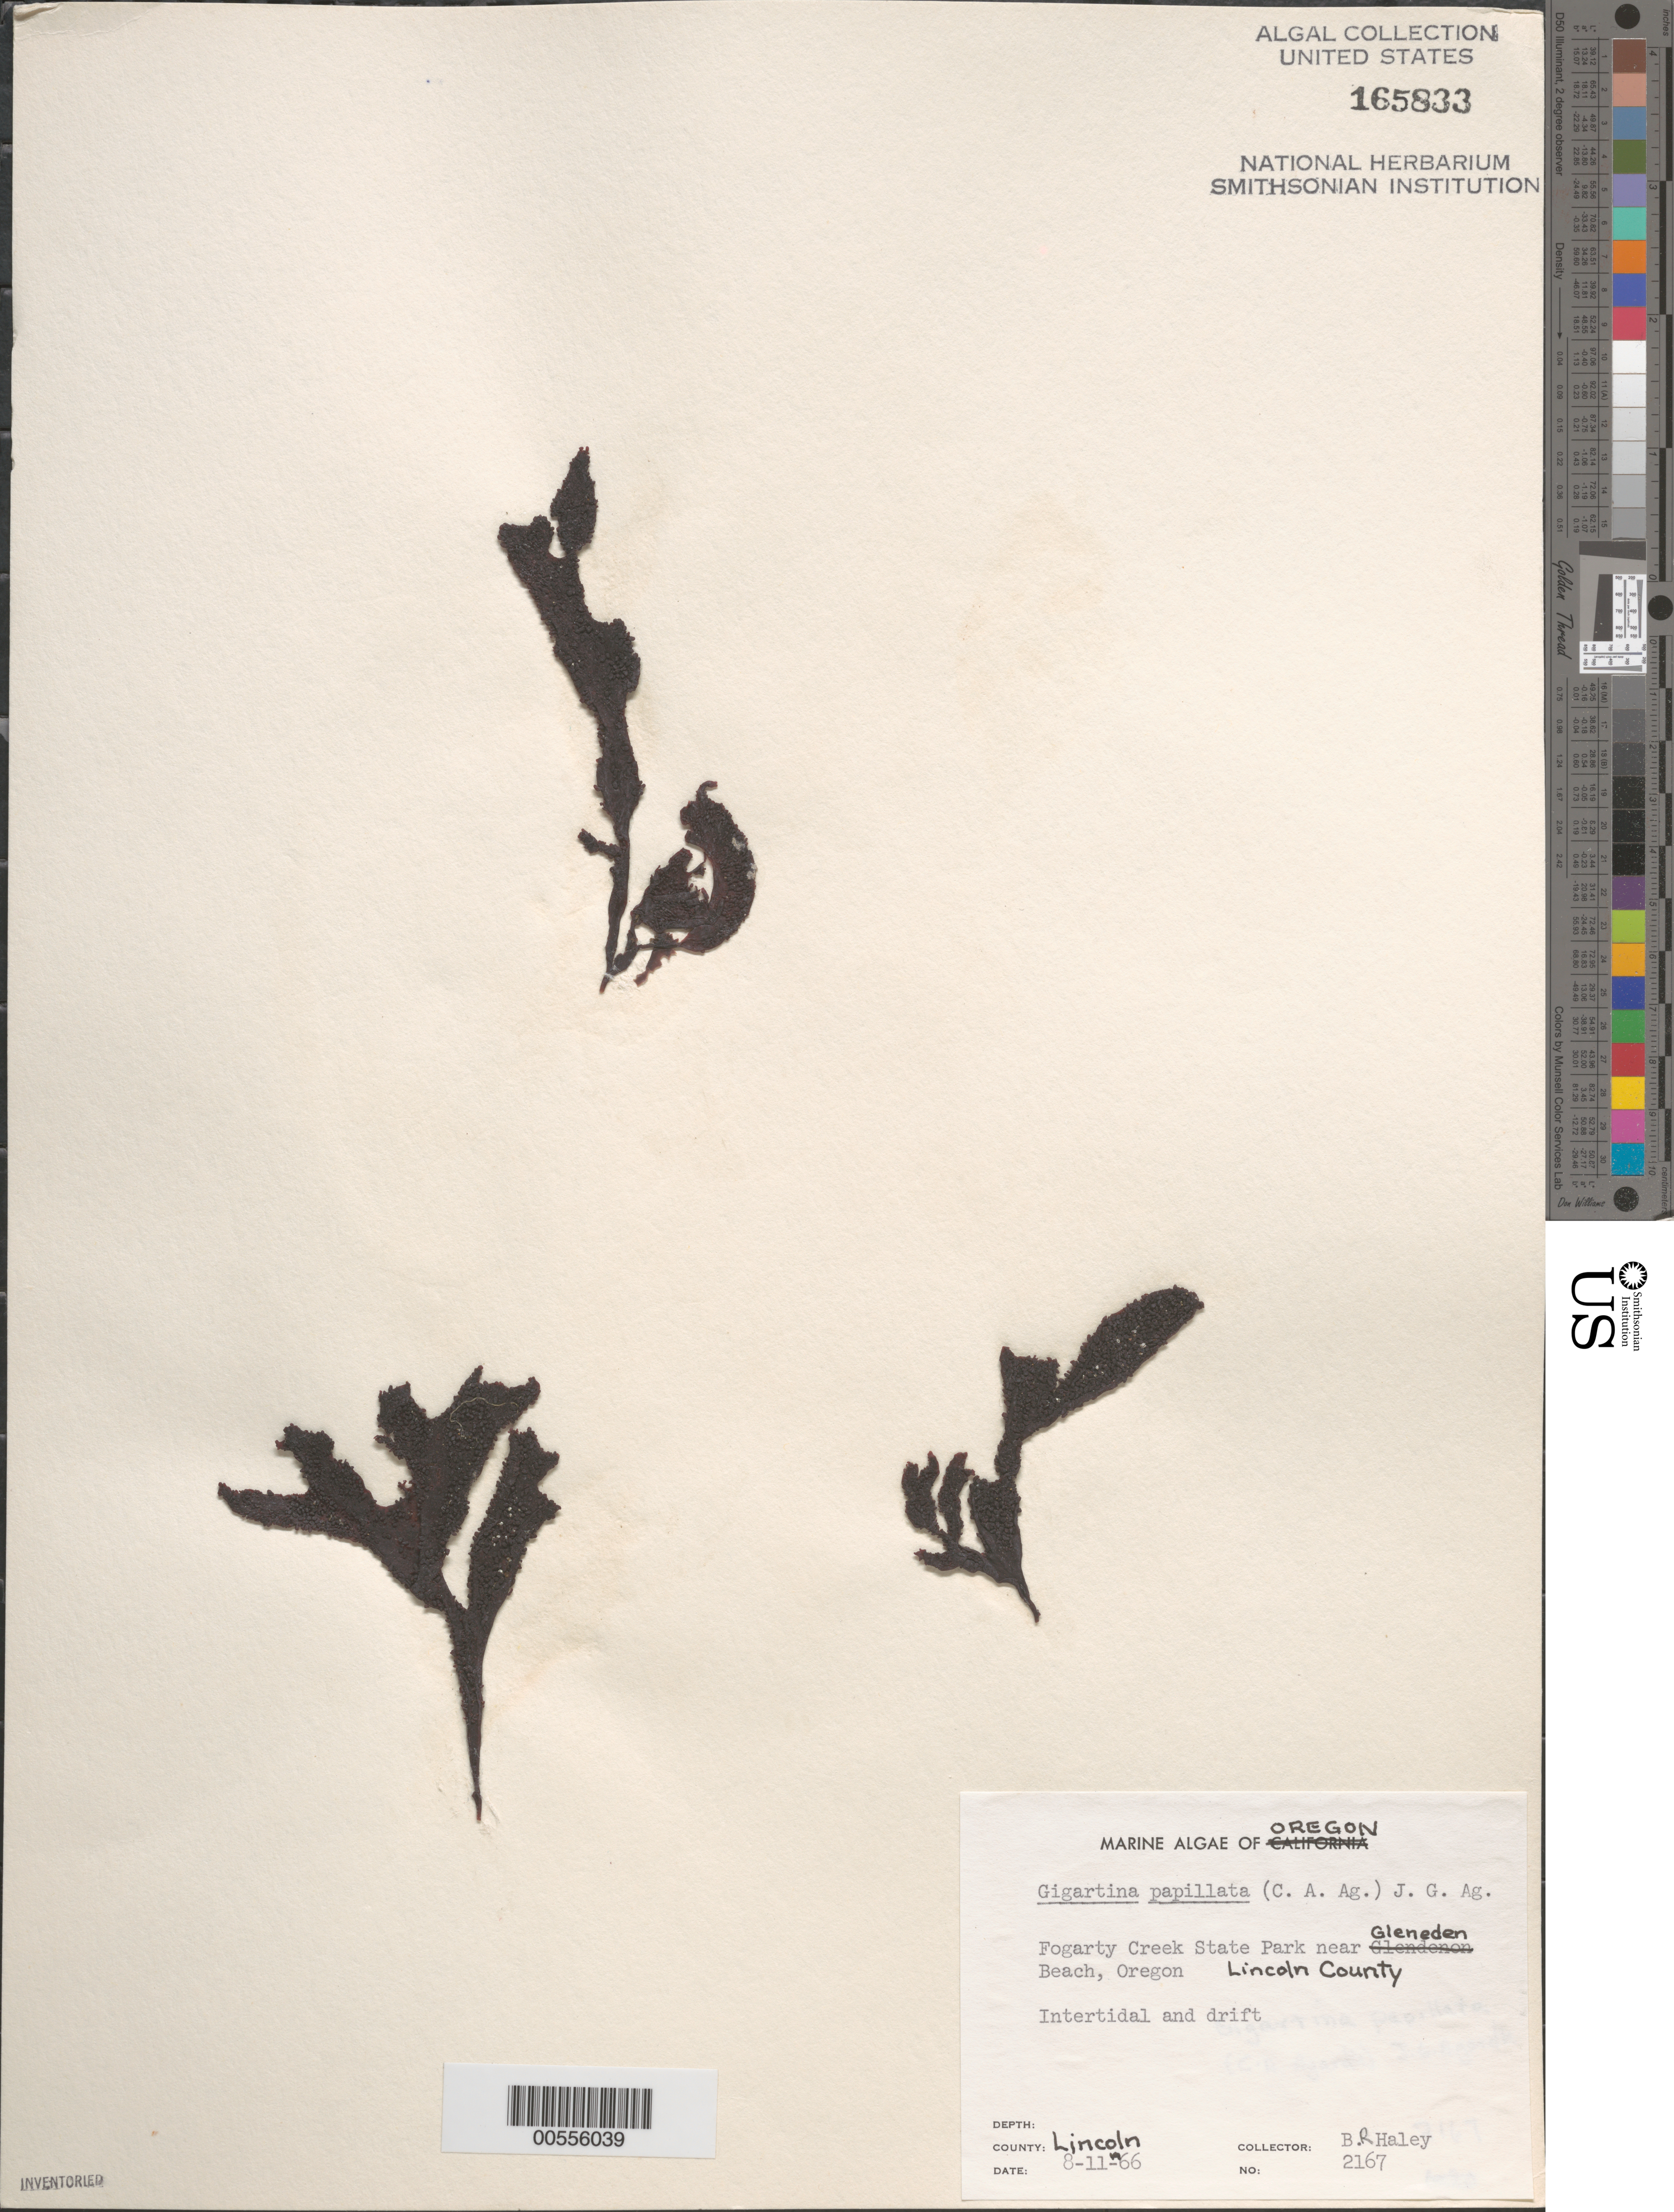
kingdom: Plantae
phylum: Rhodophyta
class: Florideophyceae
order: Gigartinales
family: Phyllophoraceae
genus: Mastocarpus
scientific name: Mastocarpus papillatus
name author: (C. Agardh) Kütz.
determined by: Algae name updating Project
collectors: B. Haley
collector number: Neushul 2167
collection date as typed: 11 Aug 1966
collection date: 1966-08-11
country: United States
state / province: Oregon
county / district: Lincoln County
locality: Fogarty Creek State Park, near Gleneden Beach (Glendenon Beach)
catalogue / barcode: US 165833